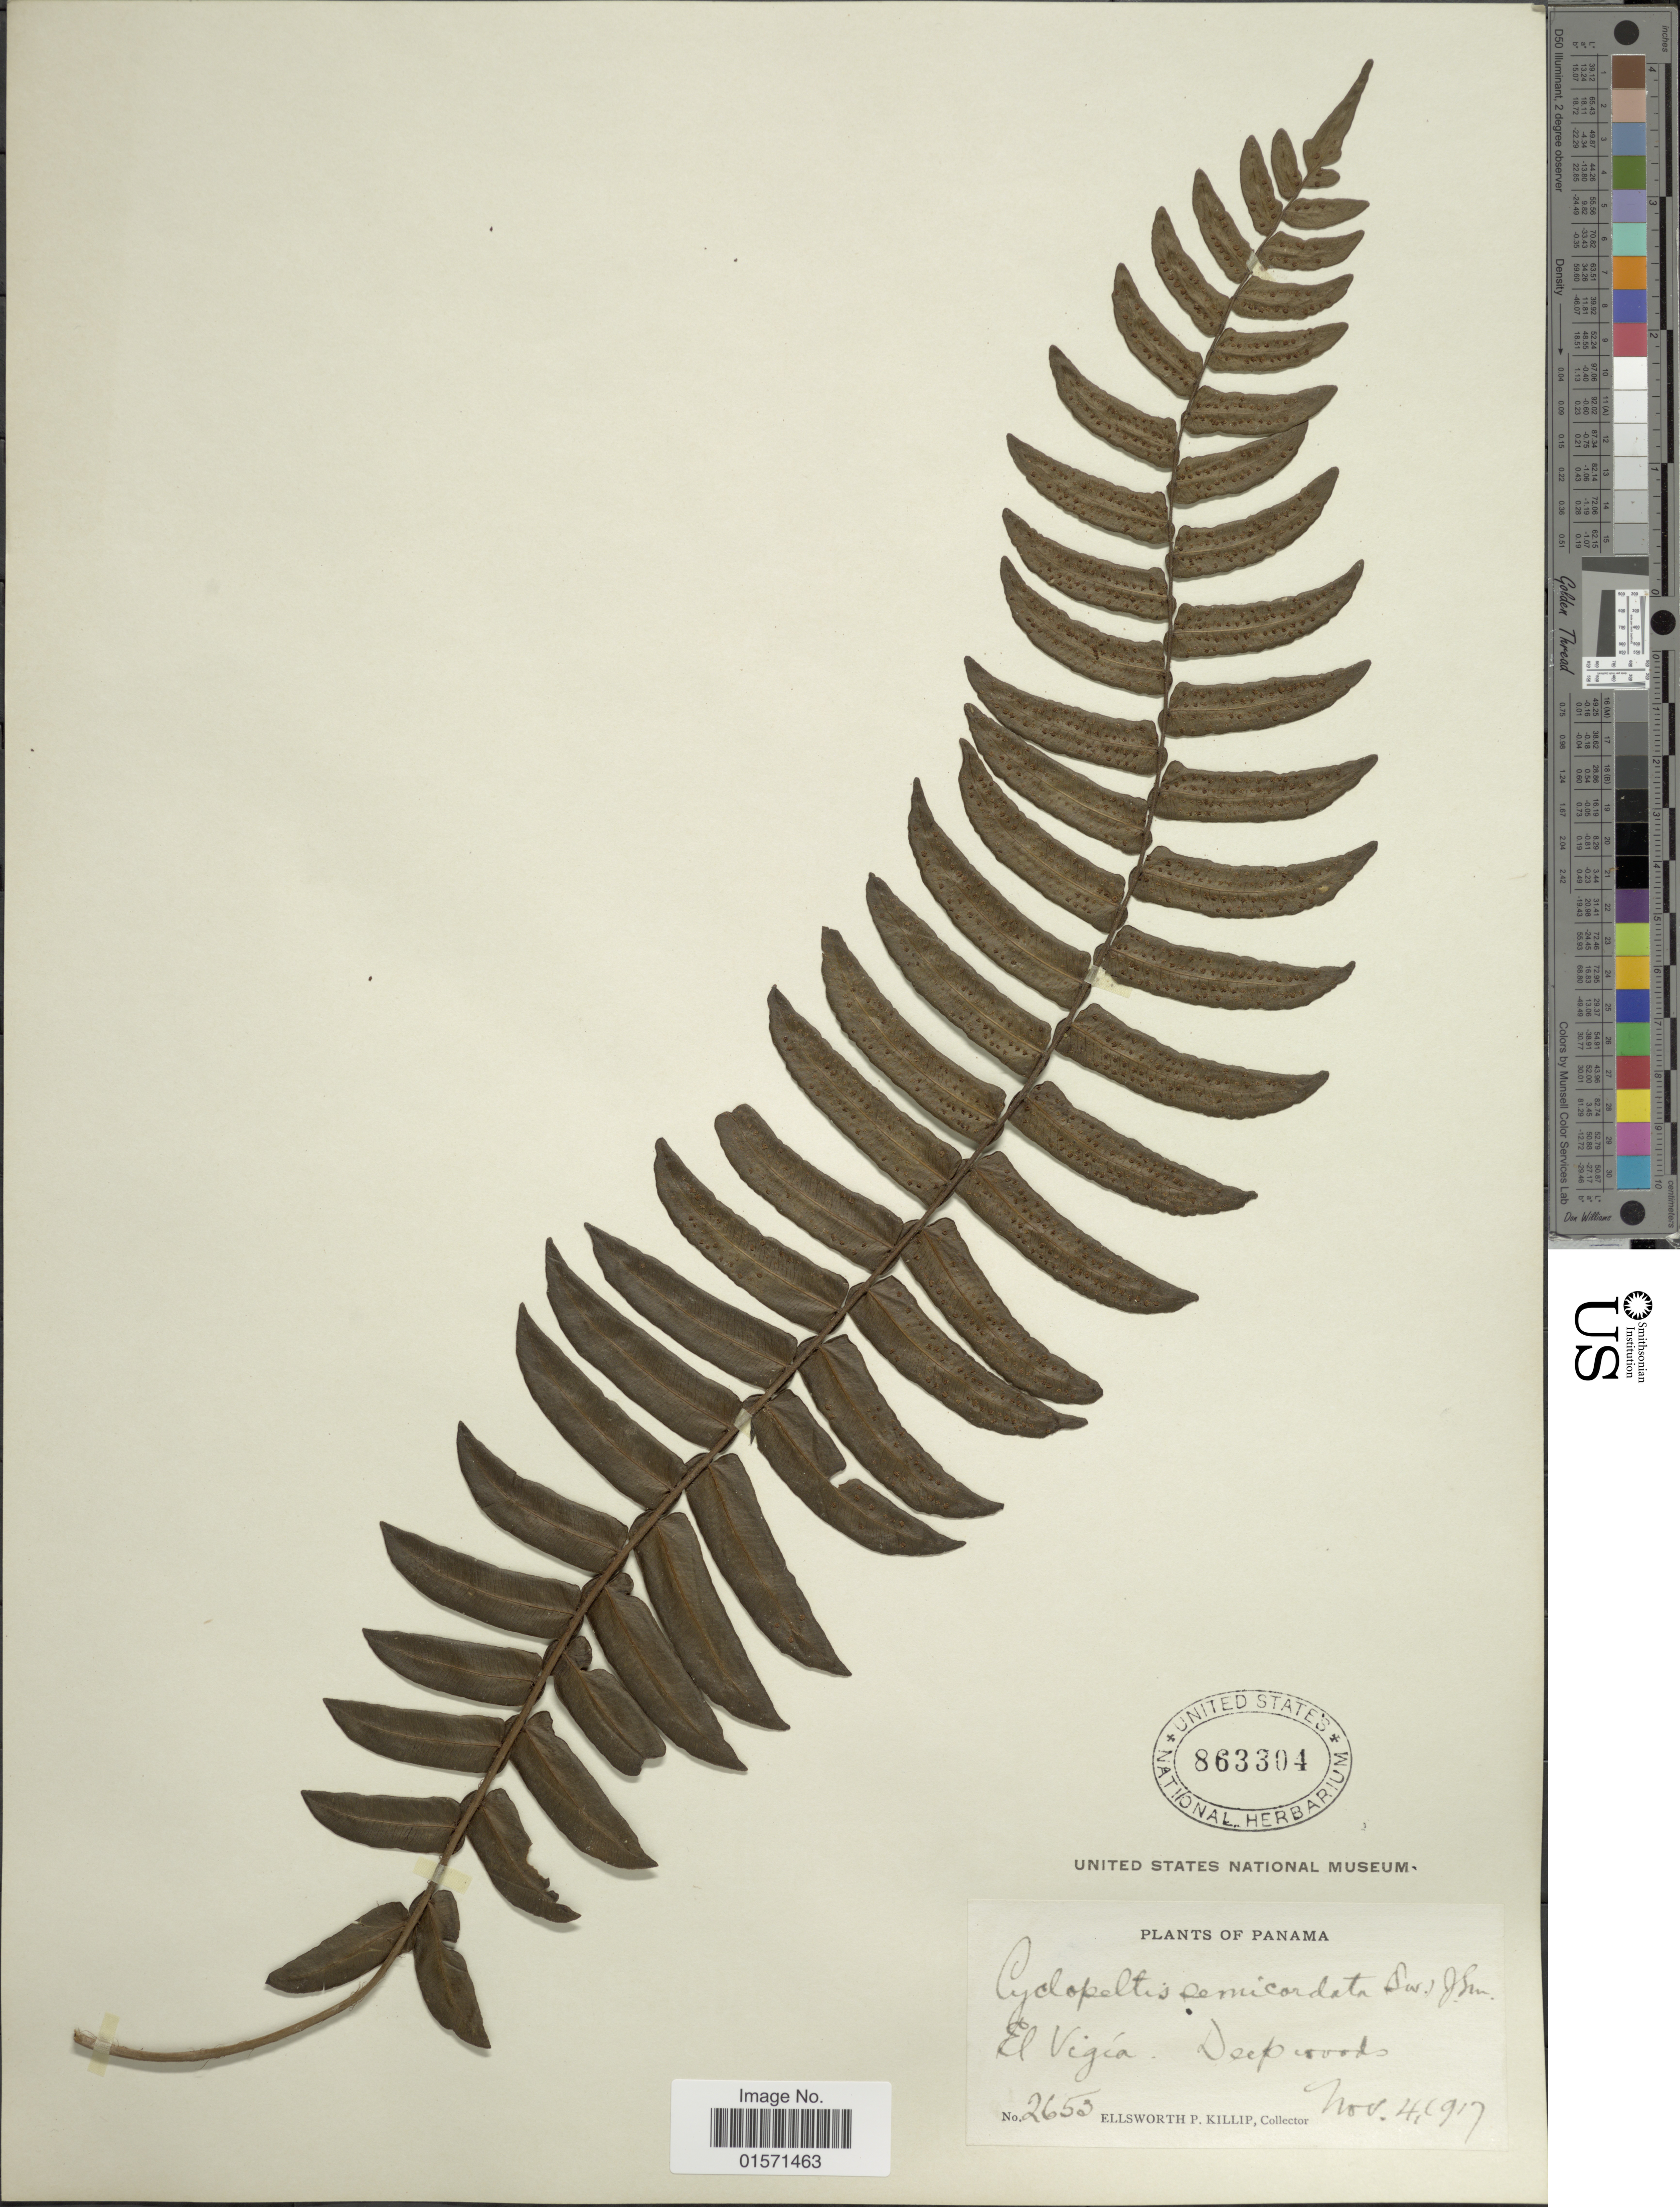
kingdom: Plantae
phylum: Tracheophyta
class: Polypodiopsida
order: Polypodiales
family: Lomariopsidaceae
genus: Cyclopeltis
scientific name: Cyclopeltis semicordata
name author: (Sw.) J. Sm.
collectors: E. P. Killip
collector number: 2652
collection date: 1917-11-04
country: Panama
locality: El Vigia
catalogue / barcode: US 863304